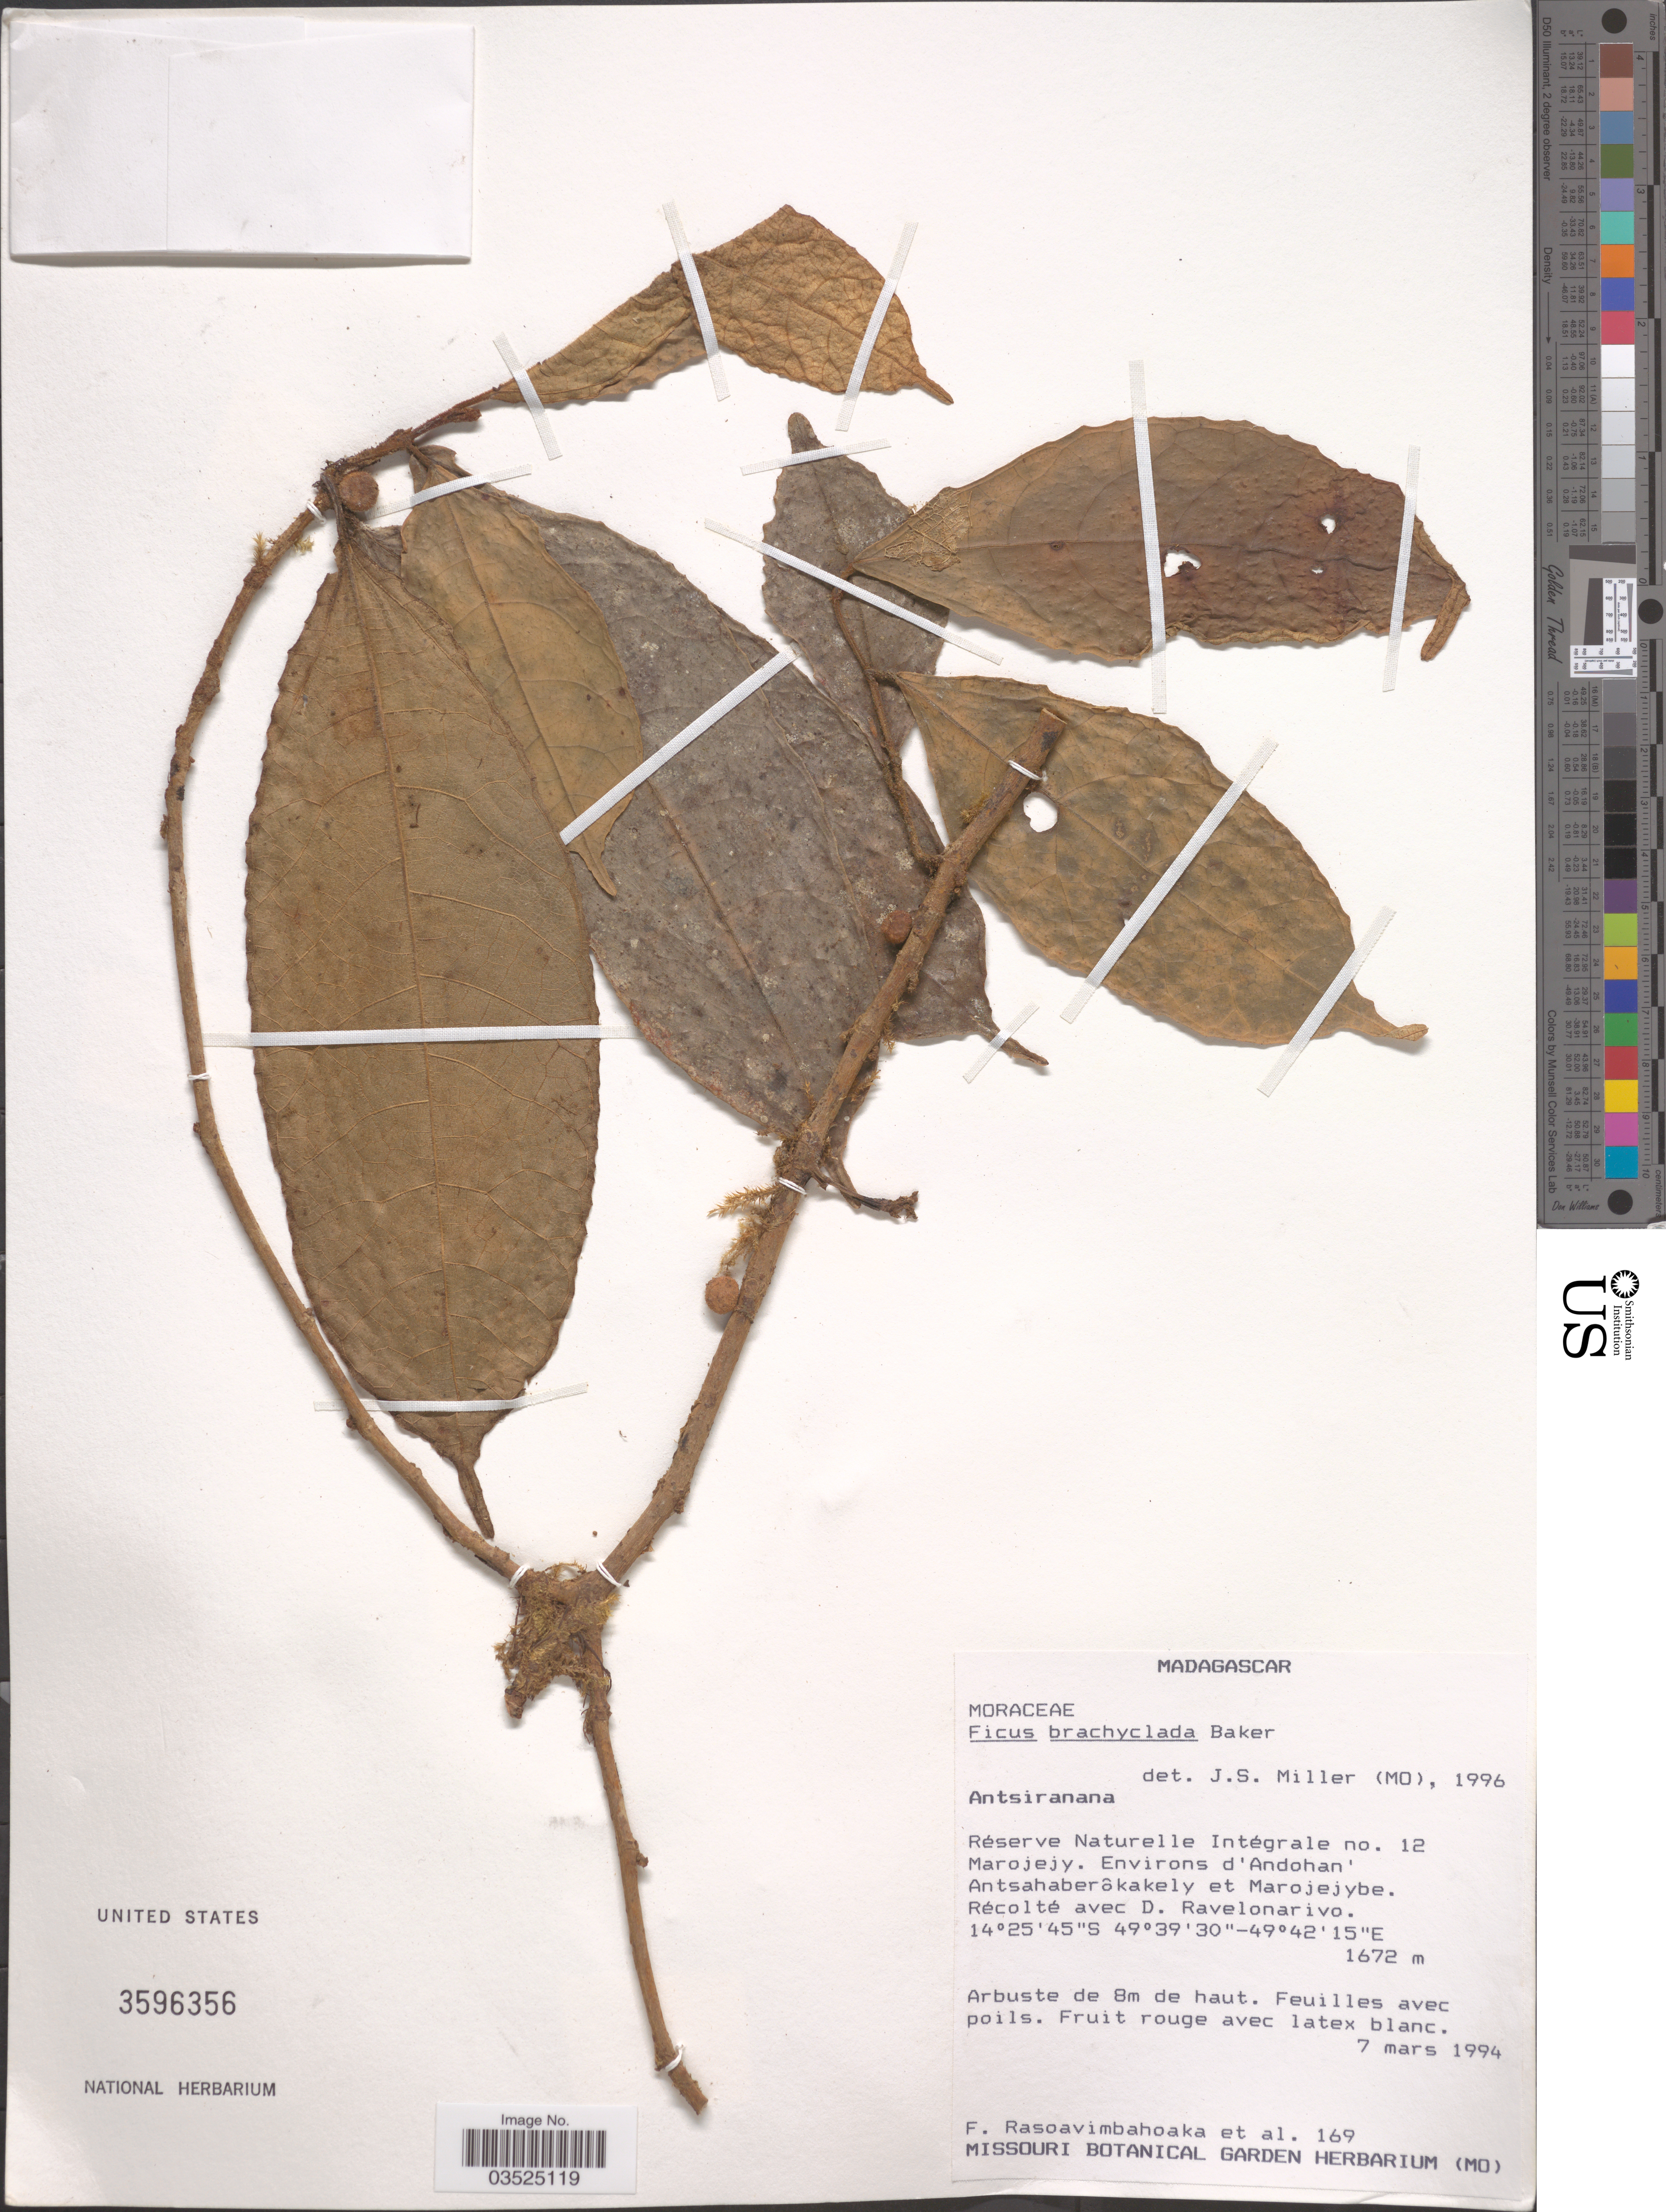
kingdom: Plantae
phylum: Tracheophyta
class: Magnoliopsida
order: Rosales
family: Moraceae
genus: Ficus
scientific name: Ficus brachyclada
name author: Baker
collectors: F. Rasoavimbahoaka & D. Ravelonarivo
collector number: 169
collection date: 1994-03-07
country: Madagascar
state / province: Sava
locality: Réserve Naturelle Intégrale no. 12 Marojejy. Environs d'Andohan' Antsahaberôkakely et Marojejybe.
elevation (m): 1672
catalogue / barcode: US 3596356